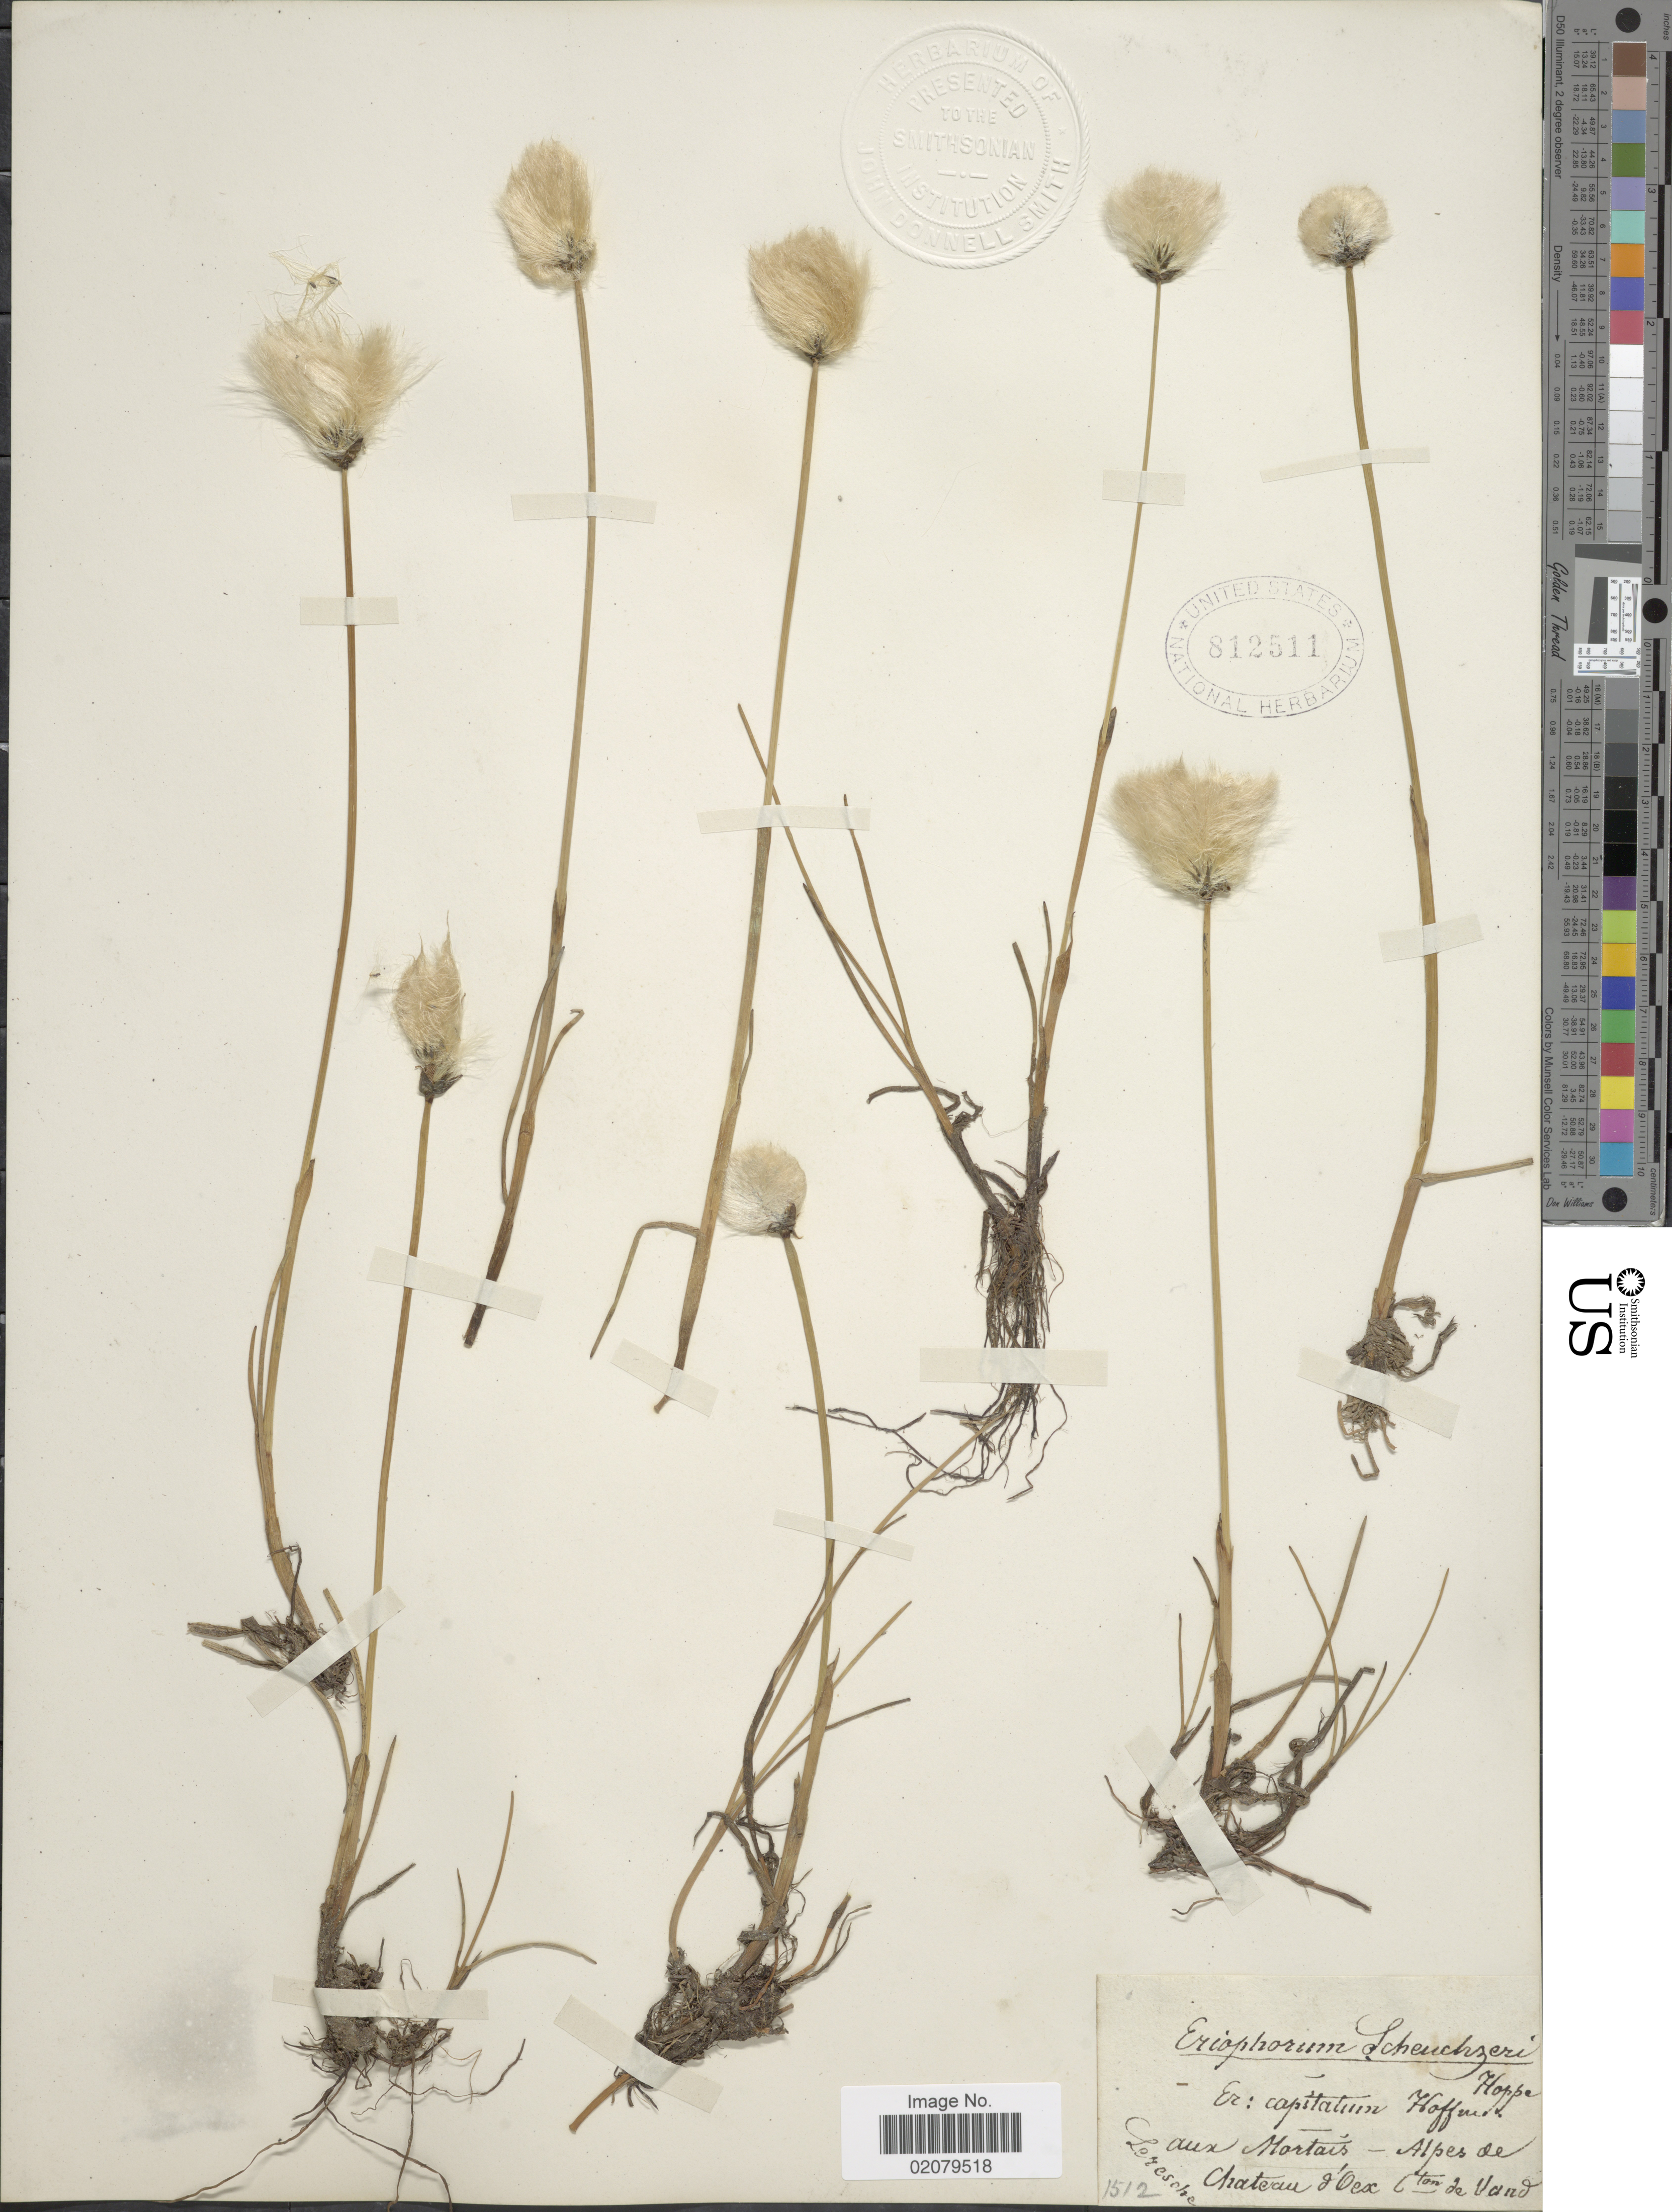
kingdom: Plantae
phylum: Tracheophyta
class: Liliopsida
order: Poales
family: Cyperaceae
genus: Eriophorum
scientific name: Eriophorum scheuchzeri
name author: Hoppe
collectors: Leresche, --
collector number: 1512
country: Switzerland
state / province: Vaud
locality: Aux Mortais - Alpes de Chateau d'Oex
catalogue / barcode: US 812511